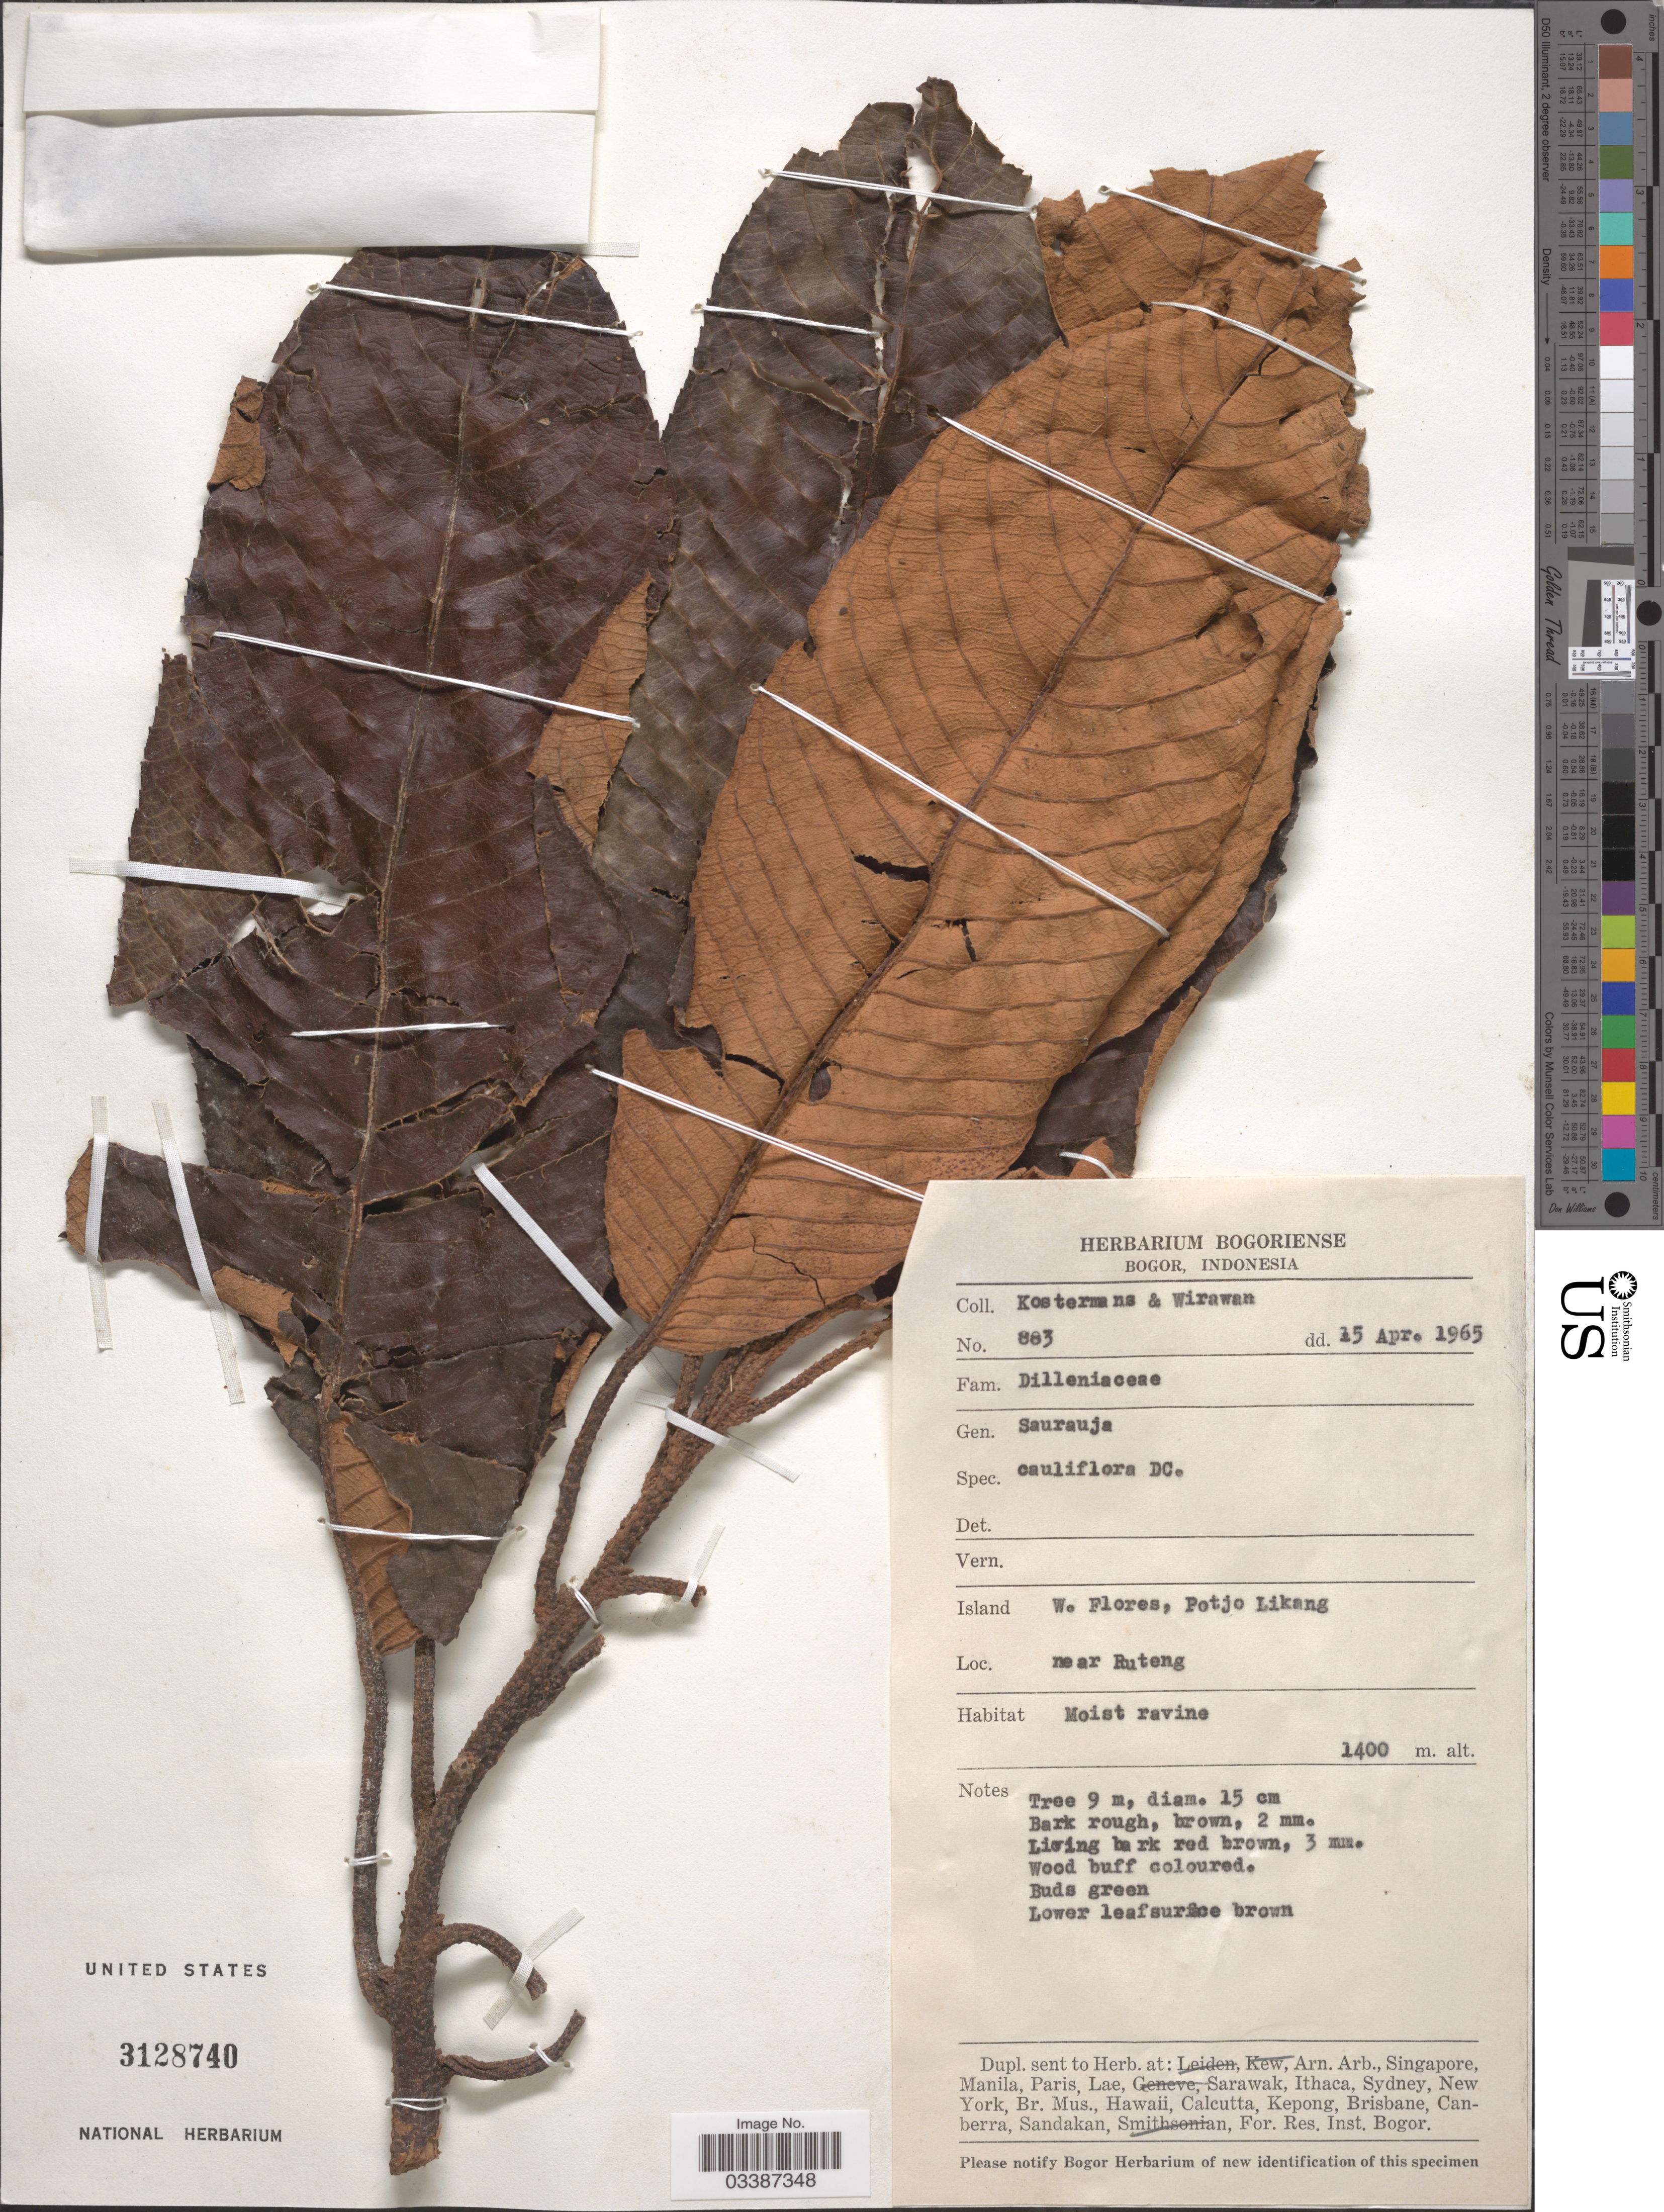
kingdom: Plantae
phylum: Tracheophyta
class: Magnoliopsida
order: Ericales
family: Actinidiaceae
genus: Saurauia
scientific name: Saurauia sp.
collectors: Kostermans & -. Wirawan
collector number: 883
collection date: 1965-04-15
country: Indonesia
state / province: Nusa Tenggara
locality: Island W. Flores, Potjo Likang. Near Ruteng.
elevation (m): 1400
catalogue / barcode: US 3128740